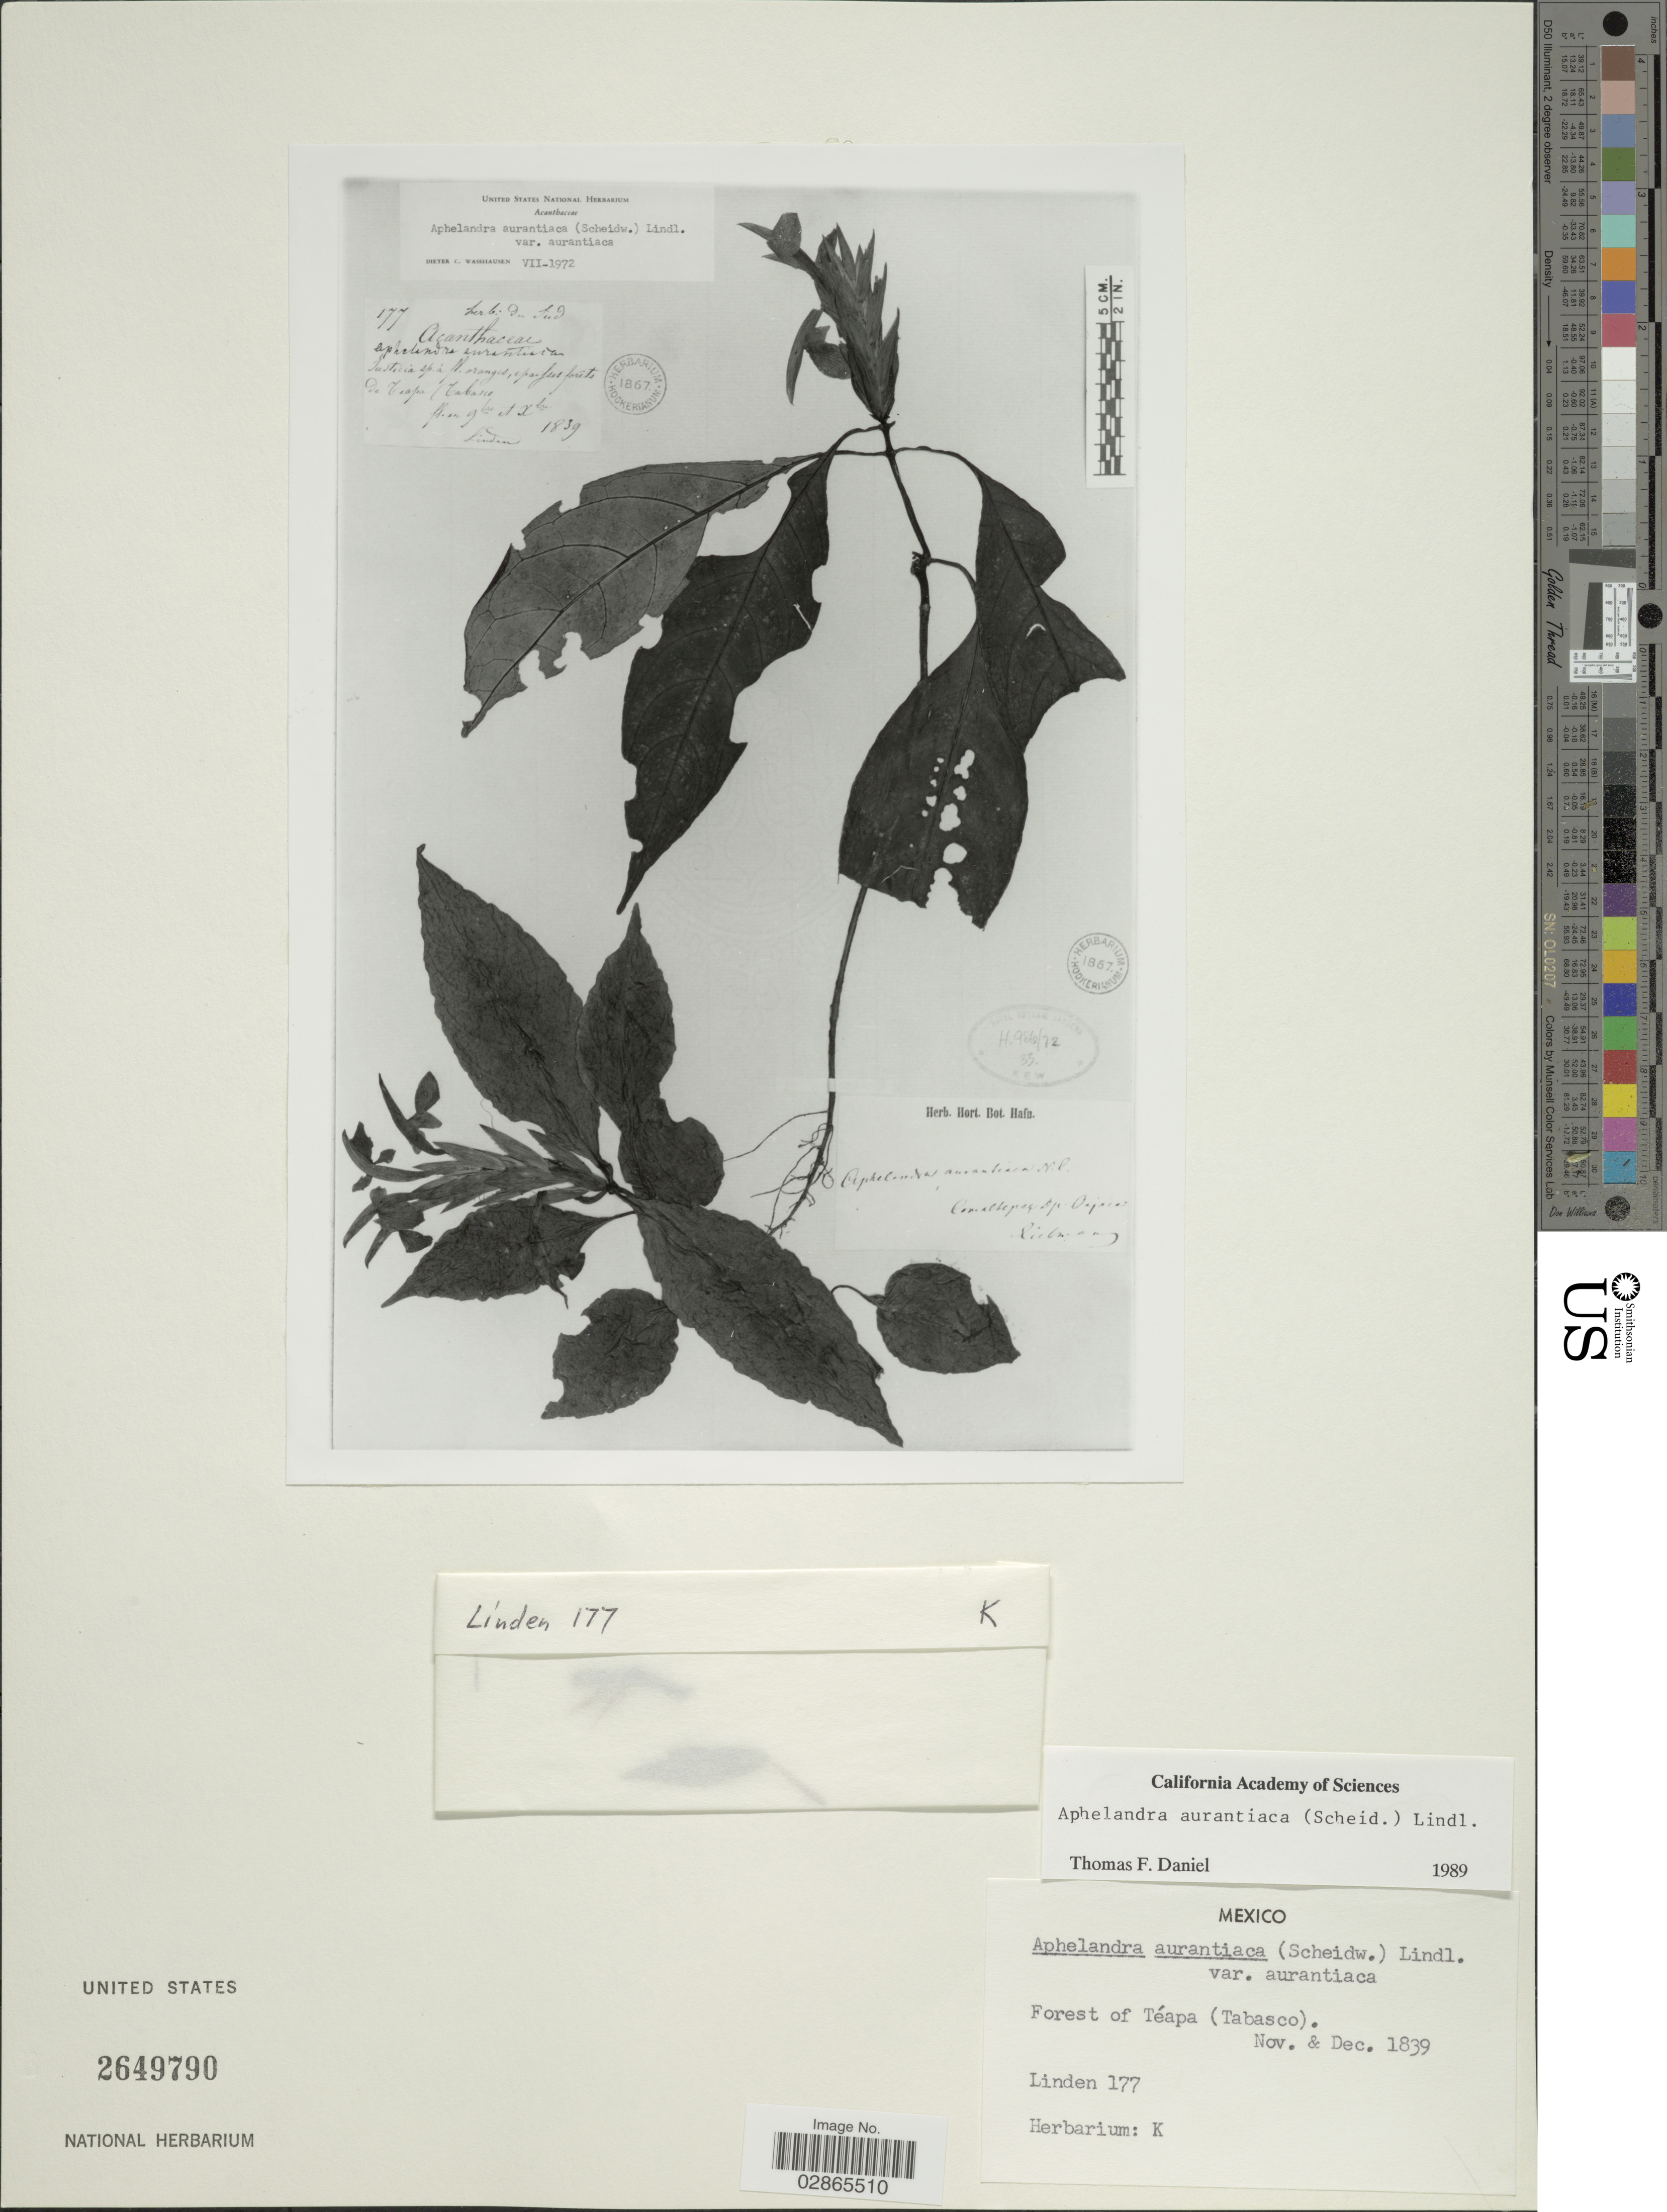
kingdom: Plantae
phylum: Tracheophyta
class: Magnoliopsida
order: Lamiales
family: Acanthaceae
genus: Aphelandra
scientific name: Aphelandra aurantiaca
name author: (Scheidw.) Lindl.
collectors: -- Linden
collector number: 177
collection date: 1839-11/1839-12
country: Mexico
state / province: Tabasco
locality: Forest of Téapa.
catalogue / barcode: US 2649790